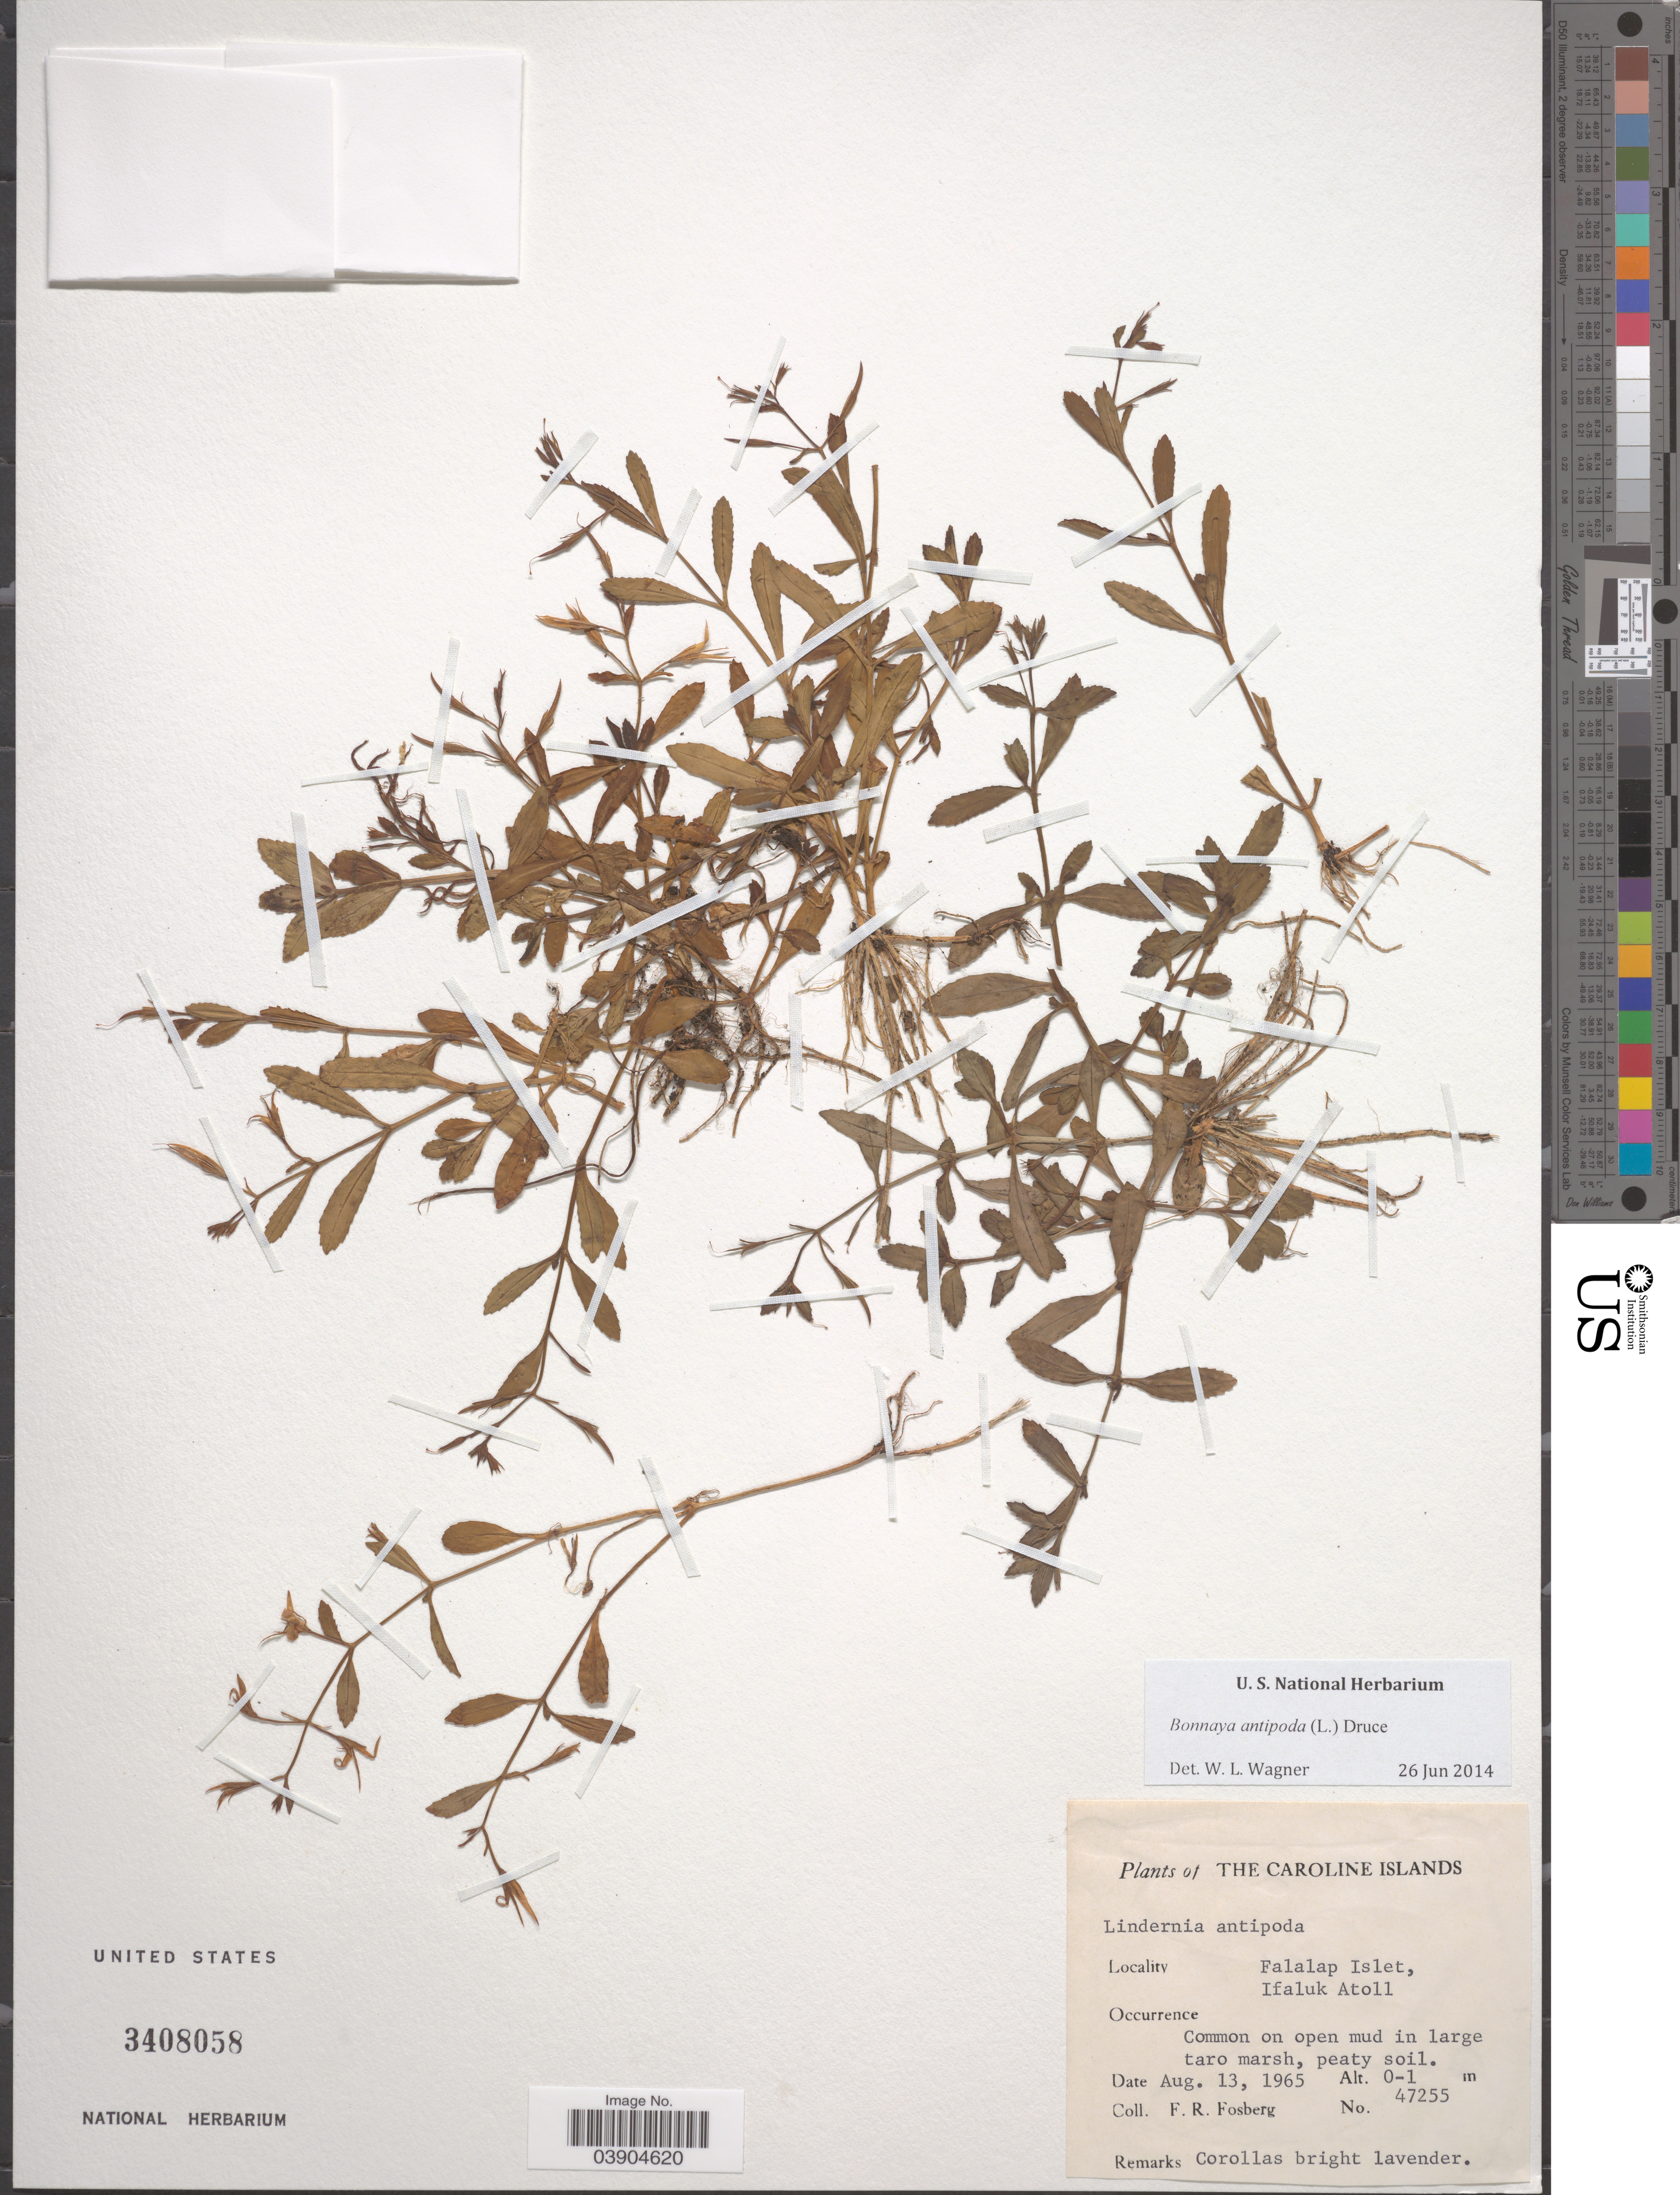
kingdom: Plantae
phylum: Tracheophyta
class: Magnoliopsida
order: Lamiales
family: Linderniaceae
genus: Lindernia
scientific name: Lindernia antipoda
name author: (L.) Alston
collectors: F. R. Fosberg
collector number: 47255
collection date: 1965-08-13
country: Micronesia, Federated States of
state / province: Yap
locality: The Caroline Islands. Falalap Islet, Ifaluk Atoll.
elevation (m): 0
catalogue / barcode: US 3408058